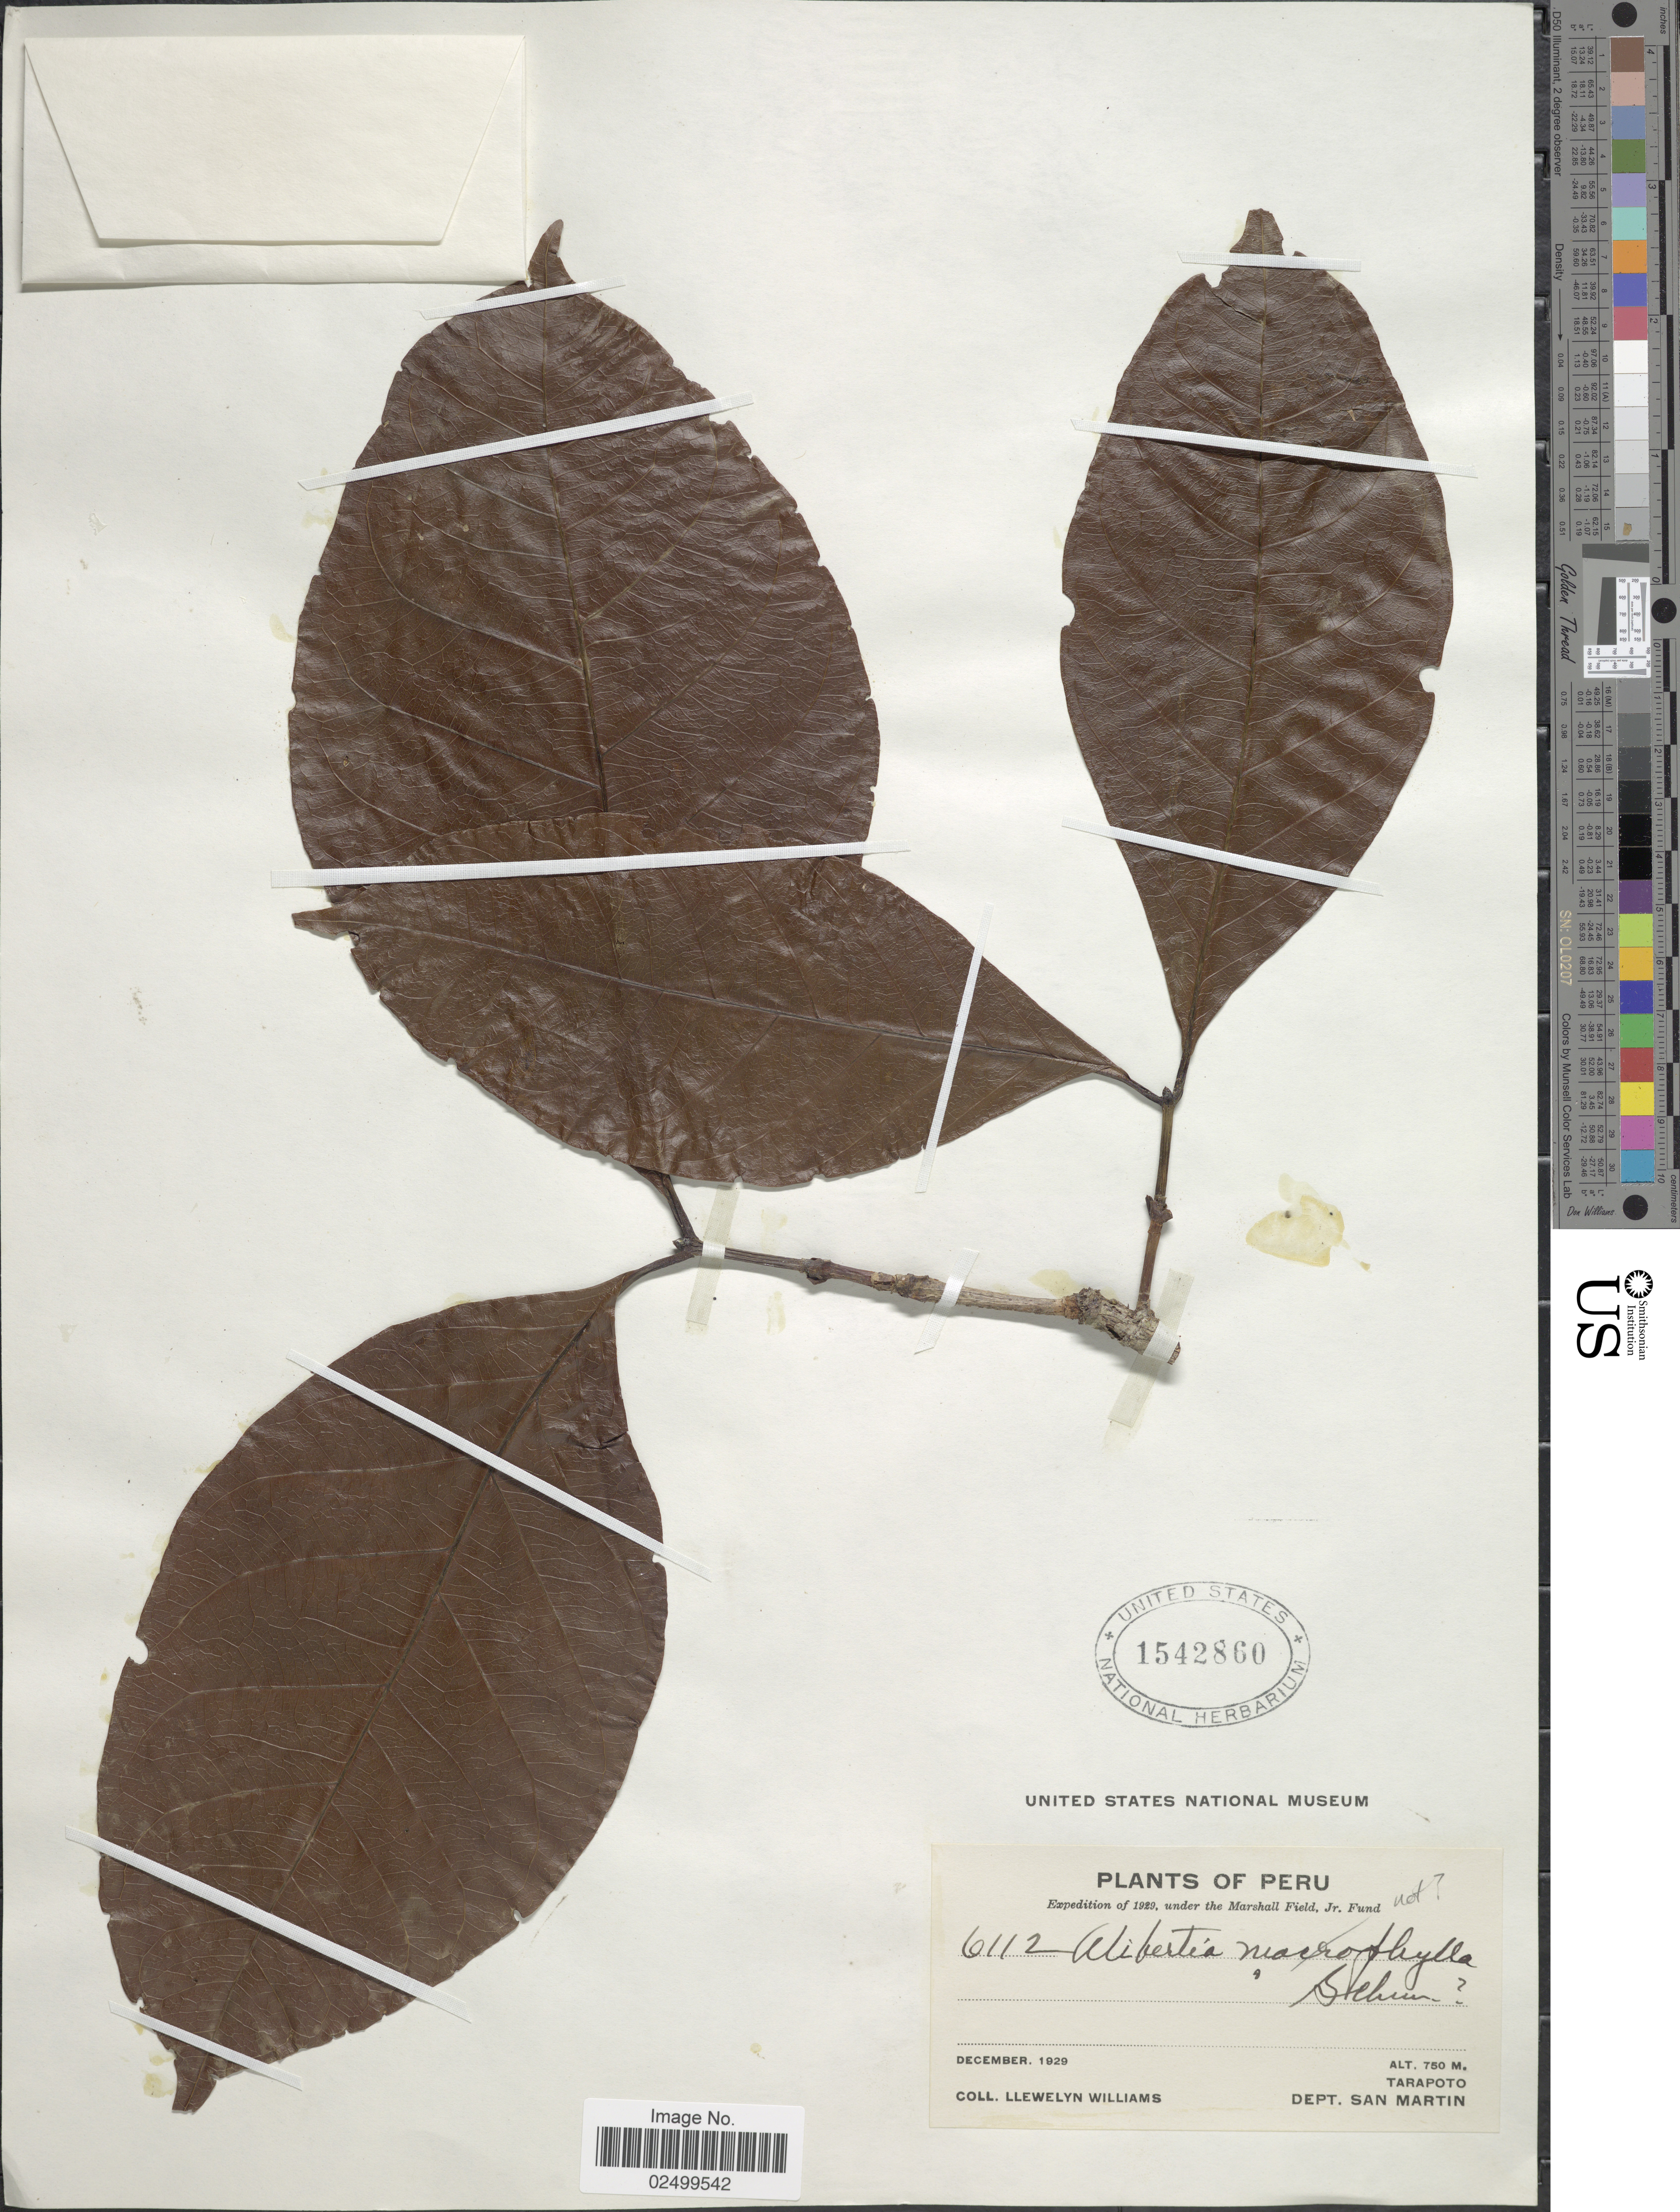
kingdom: Plantae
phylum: Tracheophyta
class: Magnoliopsida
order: Gentianales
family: Rubiaceae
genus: Alibertia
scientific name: Alibertia sp.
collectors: Ll. Williams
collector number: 6112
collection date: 1929-12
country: Peru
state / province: San Martín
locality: Tarapoto, Dept. San Martin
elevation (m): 750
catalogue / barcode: US 1542860